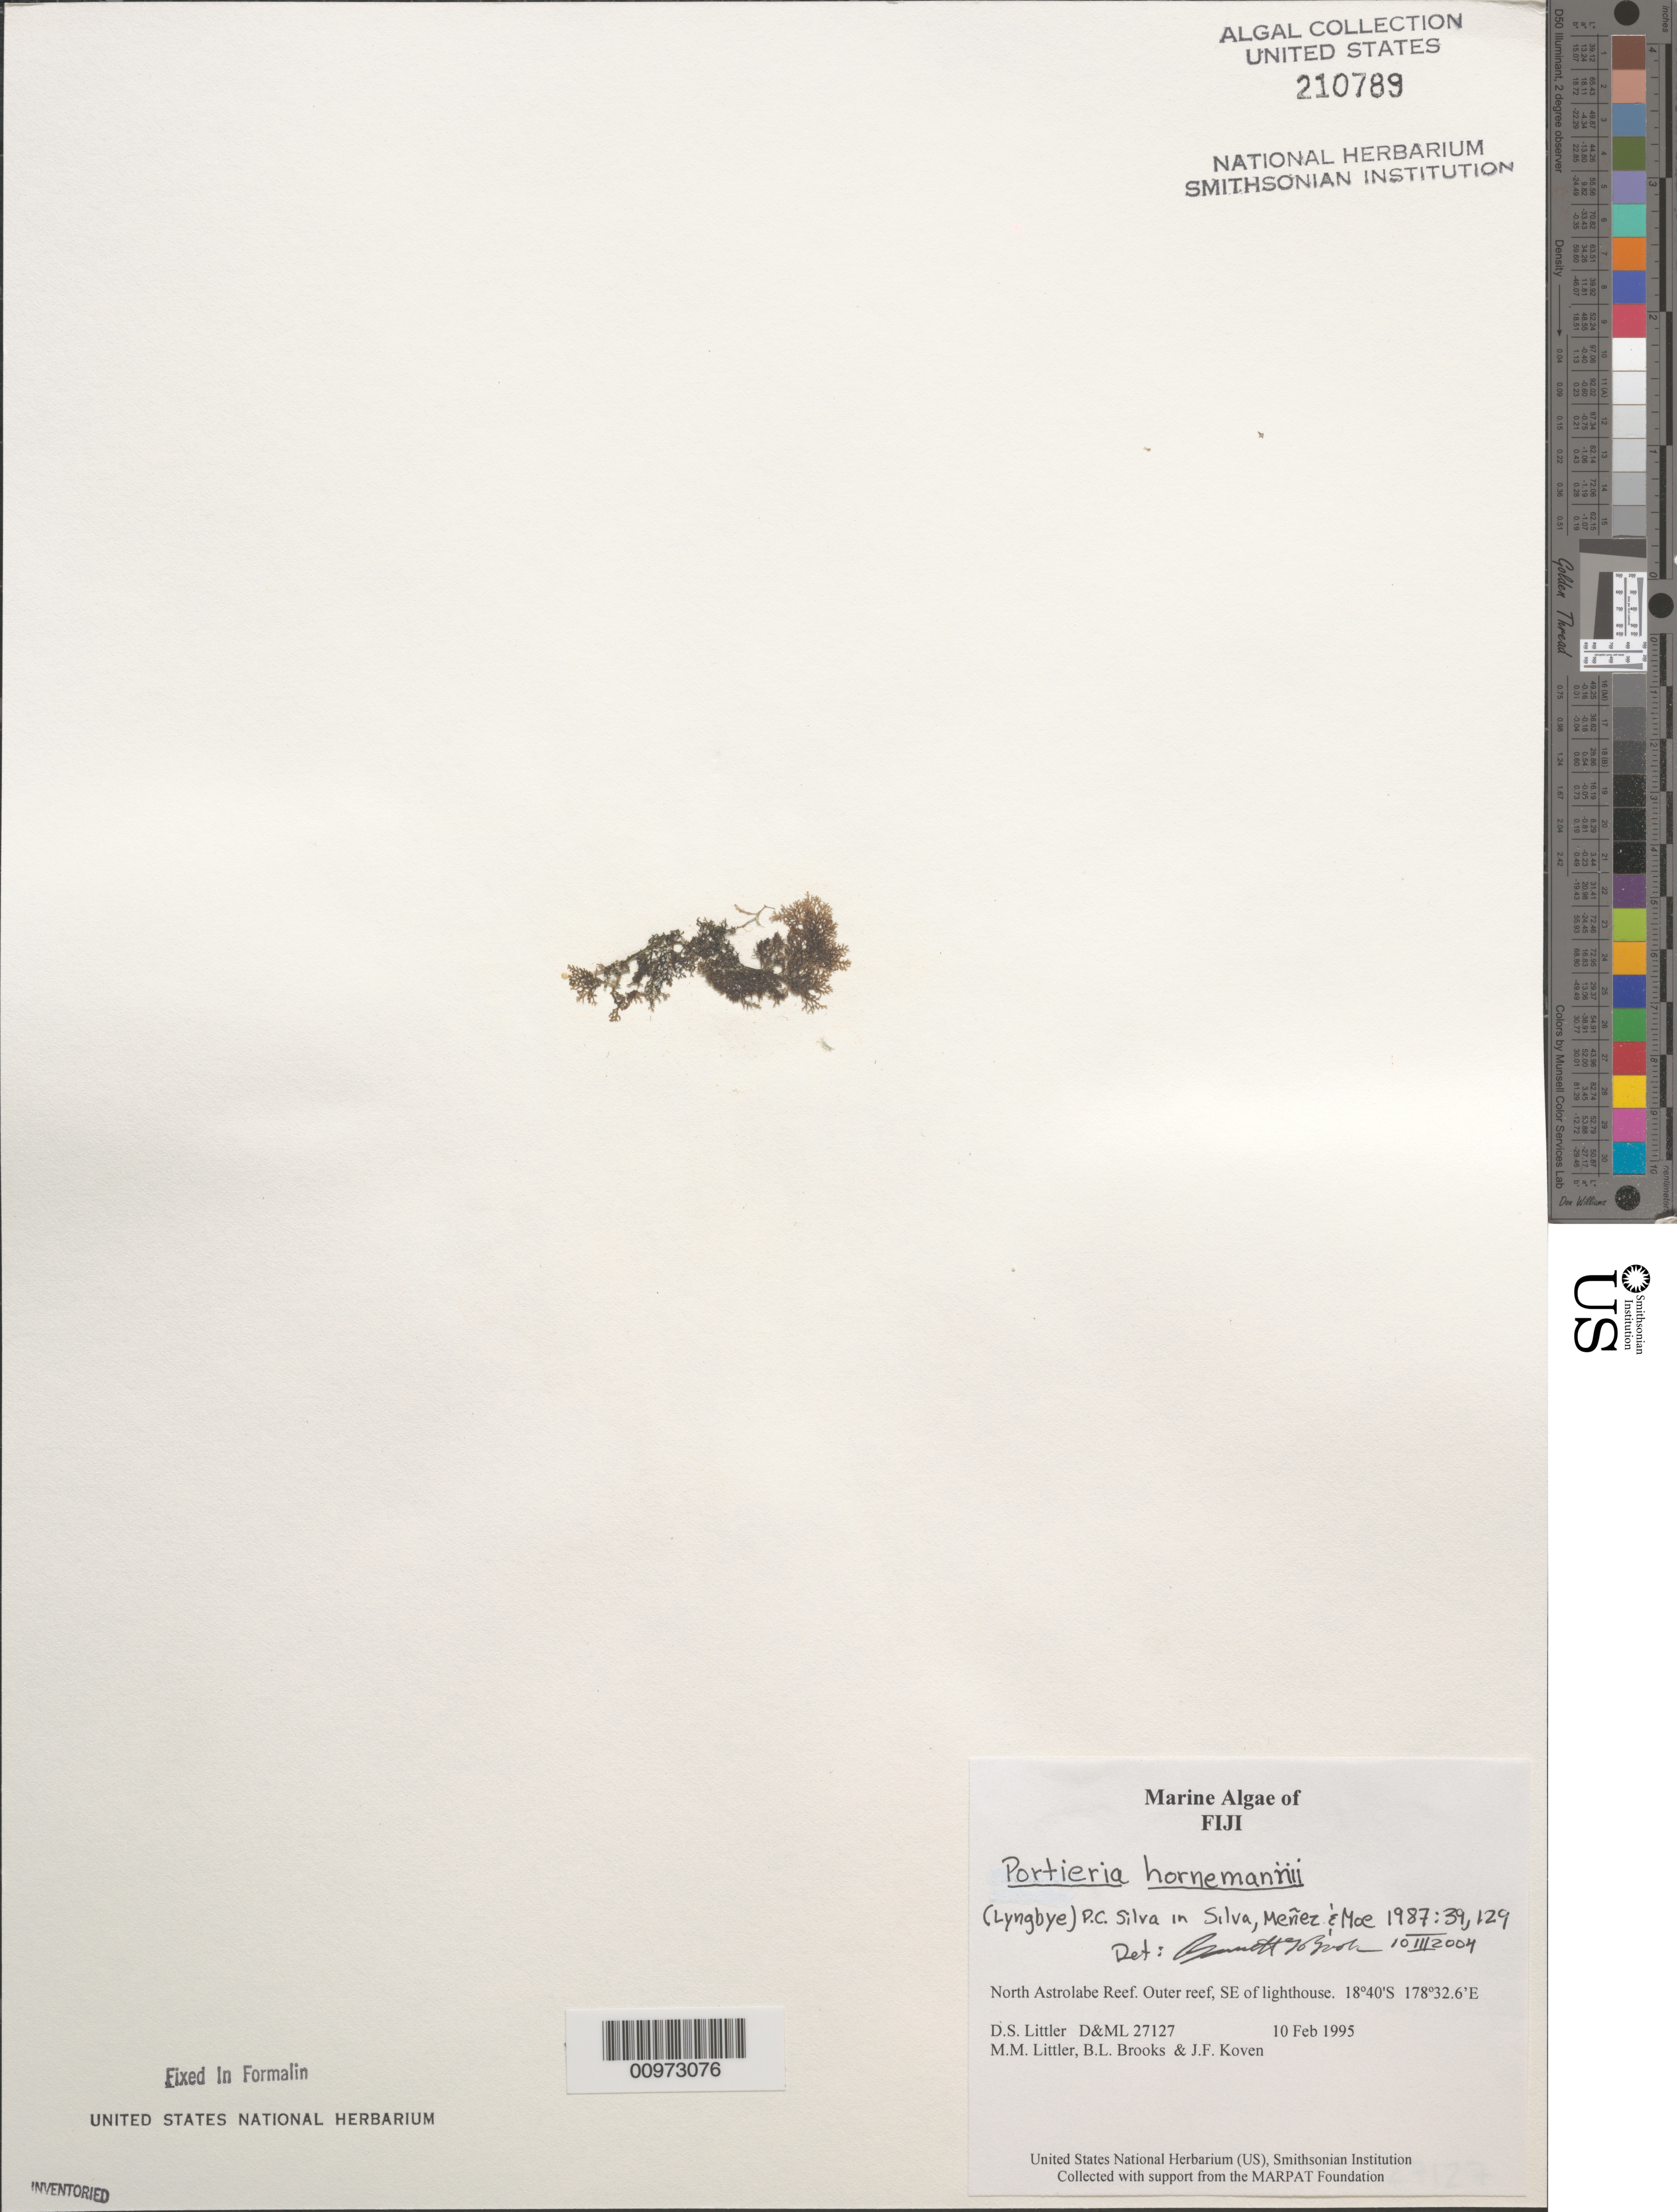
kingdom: Plantae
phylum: Rhodophyta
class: Florideophyceae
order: Gigartinales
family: Rhizophyllidaceae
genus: Portieria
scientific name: Portieria hornemannii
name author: (Lyngbye) P.C. Silva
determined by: Brooks, B. L., (BOT), Smithsonian Institution - National Museum of Natural History (UNITED STATES)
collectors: D. S. Littler, M. M. Littler, B. Brooks & J. Koven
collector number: D&ML 27127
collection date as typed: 10 Feb 1995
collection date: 1995-02-10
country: Fiji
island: North Astrolabe Reef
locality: North Astrolabe Reef, outer reef, southeast of lighthouse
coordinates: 18 40'S, 178 32.6'E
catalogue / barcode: US 210789